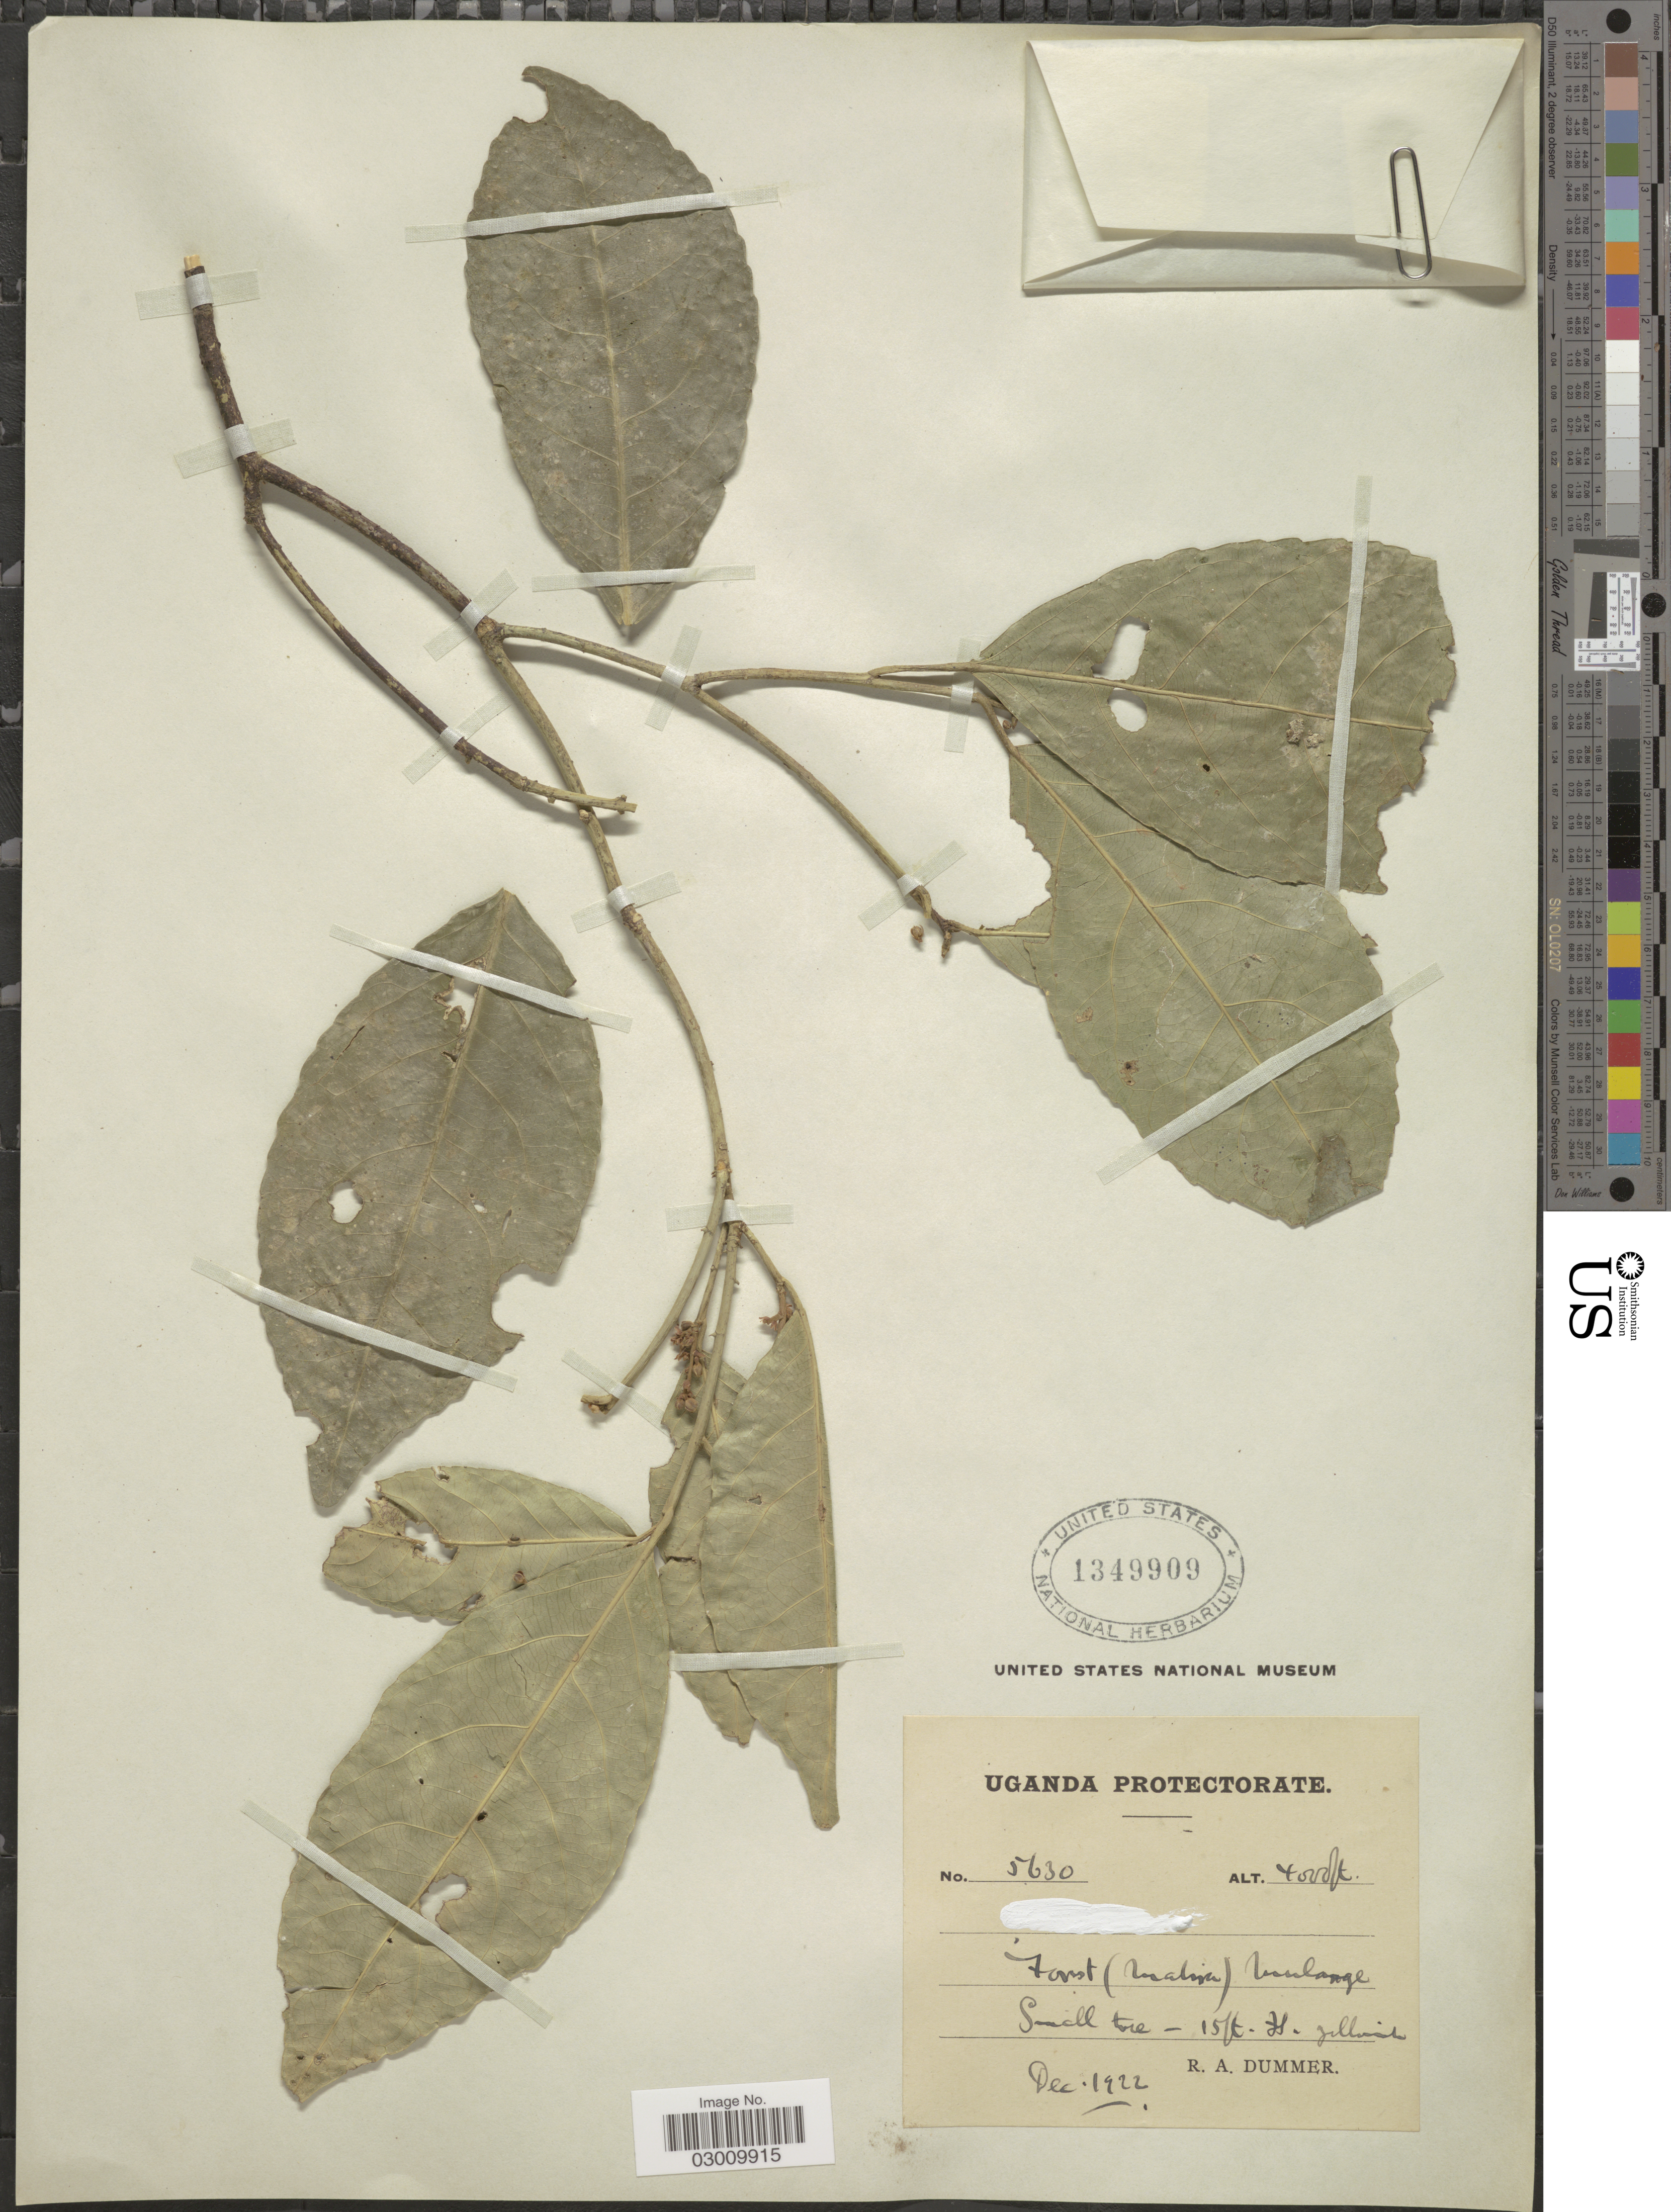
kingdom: Plantae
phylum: Tracheophyta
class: Magnoliopsida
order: Malpighiales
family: Violaceae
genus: Rinorea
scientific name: Rinorea sp.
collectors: R. Dümmer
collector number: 5630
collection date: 1922-12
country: Uganda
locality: Uganda Protectorate. Forest (Maliva) Mulange.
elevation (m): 1219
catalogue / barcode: US 1349909